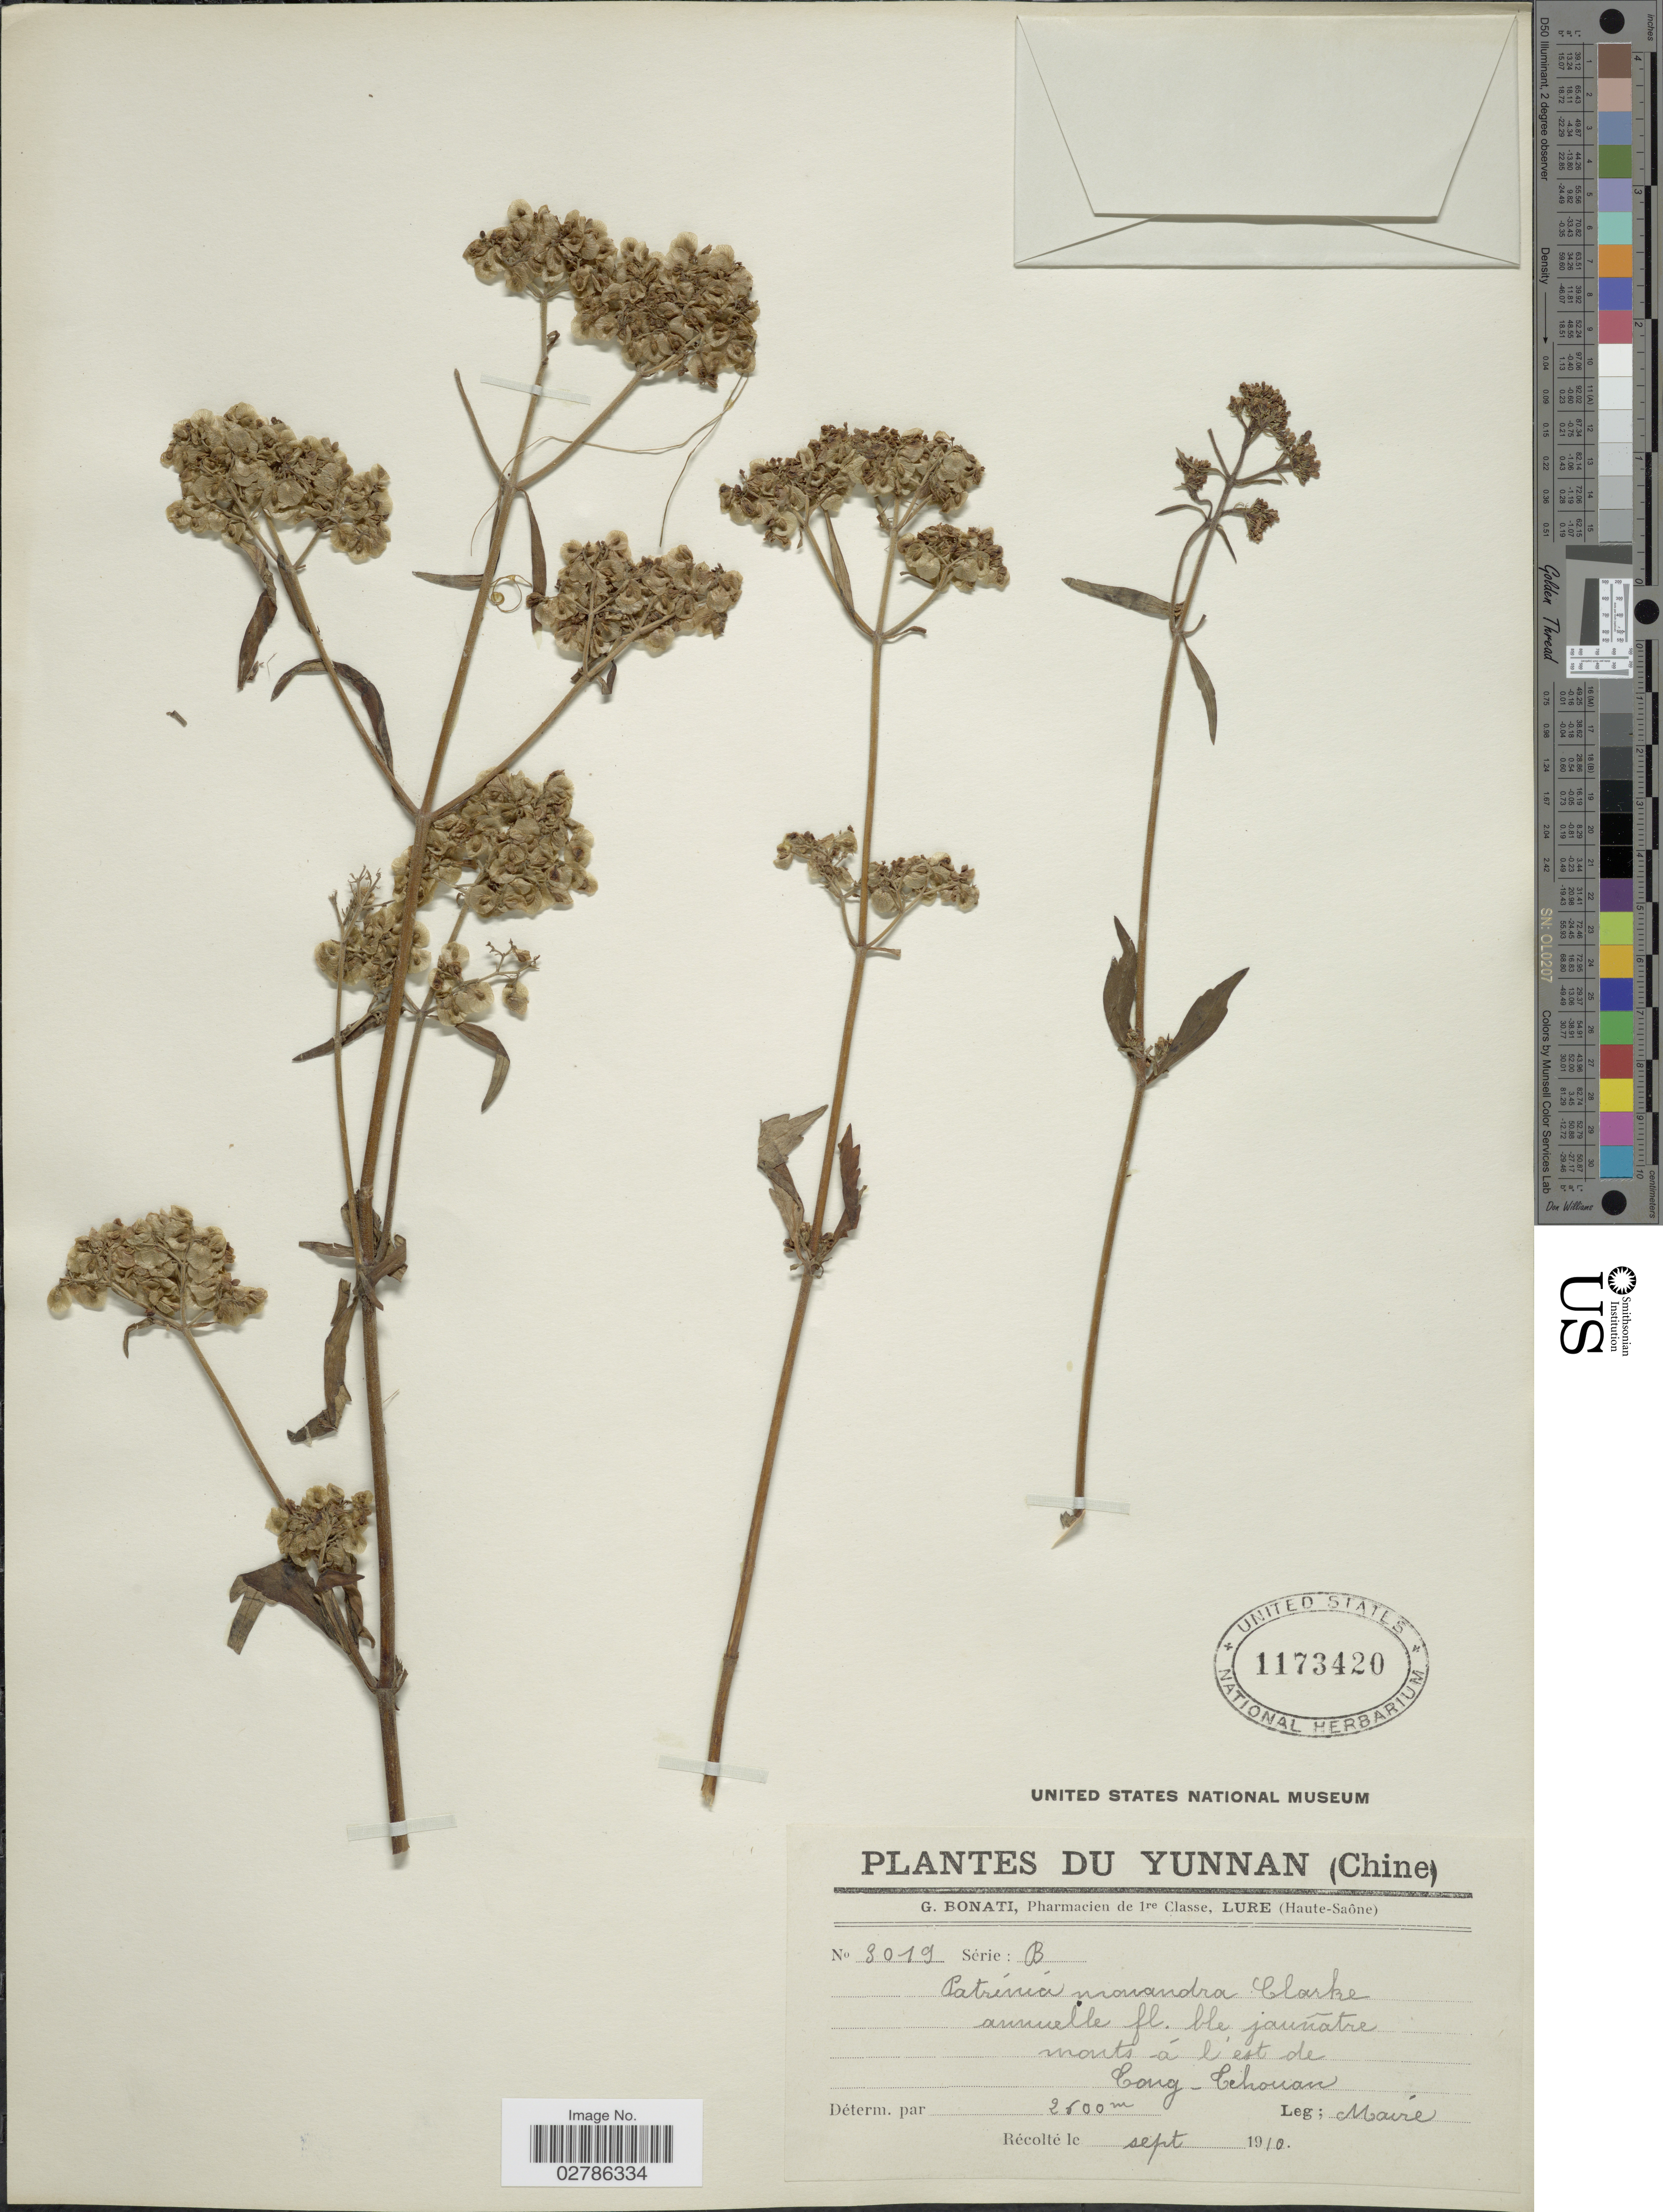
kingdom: Plantae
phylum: Tracheophyta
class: Magnoliopsida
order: Dipsacales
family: Caprifoliaceae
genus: Patrinia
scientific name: Patrinia monandra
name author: C.B. Clarke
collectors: Maire, --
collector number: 3019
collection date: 1910-09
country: China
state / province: Yunnan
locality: Monts á l'est de Cong-Cehouan.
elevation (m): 2500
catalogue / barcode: US 1173420